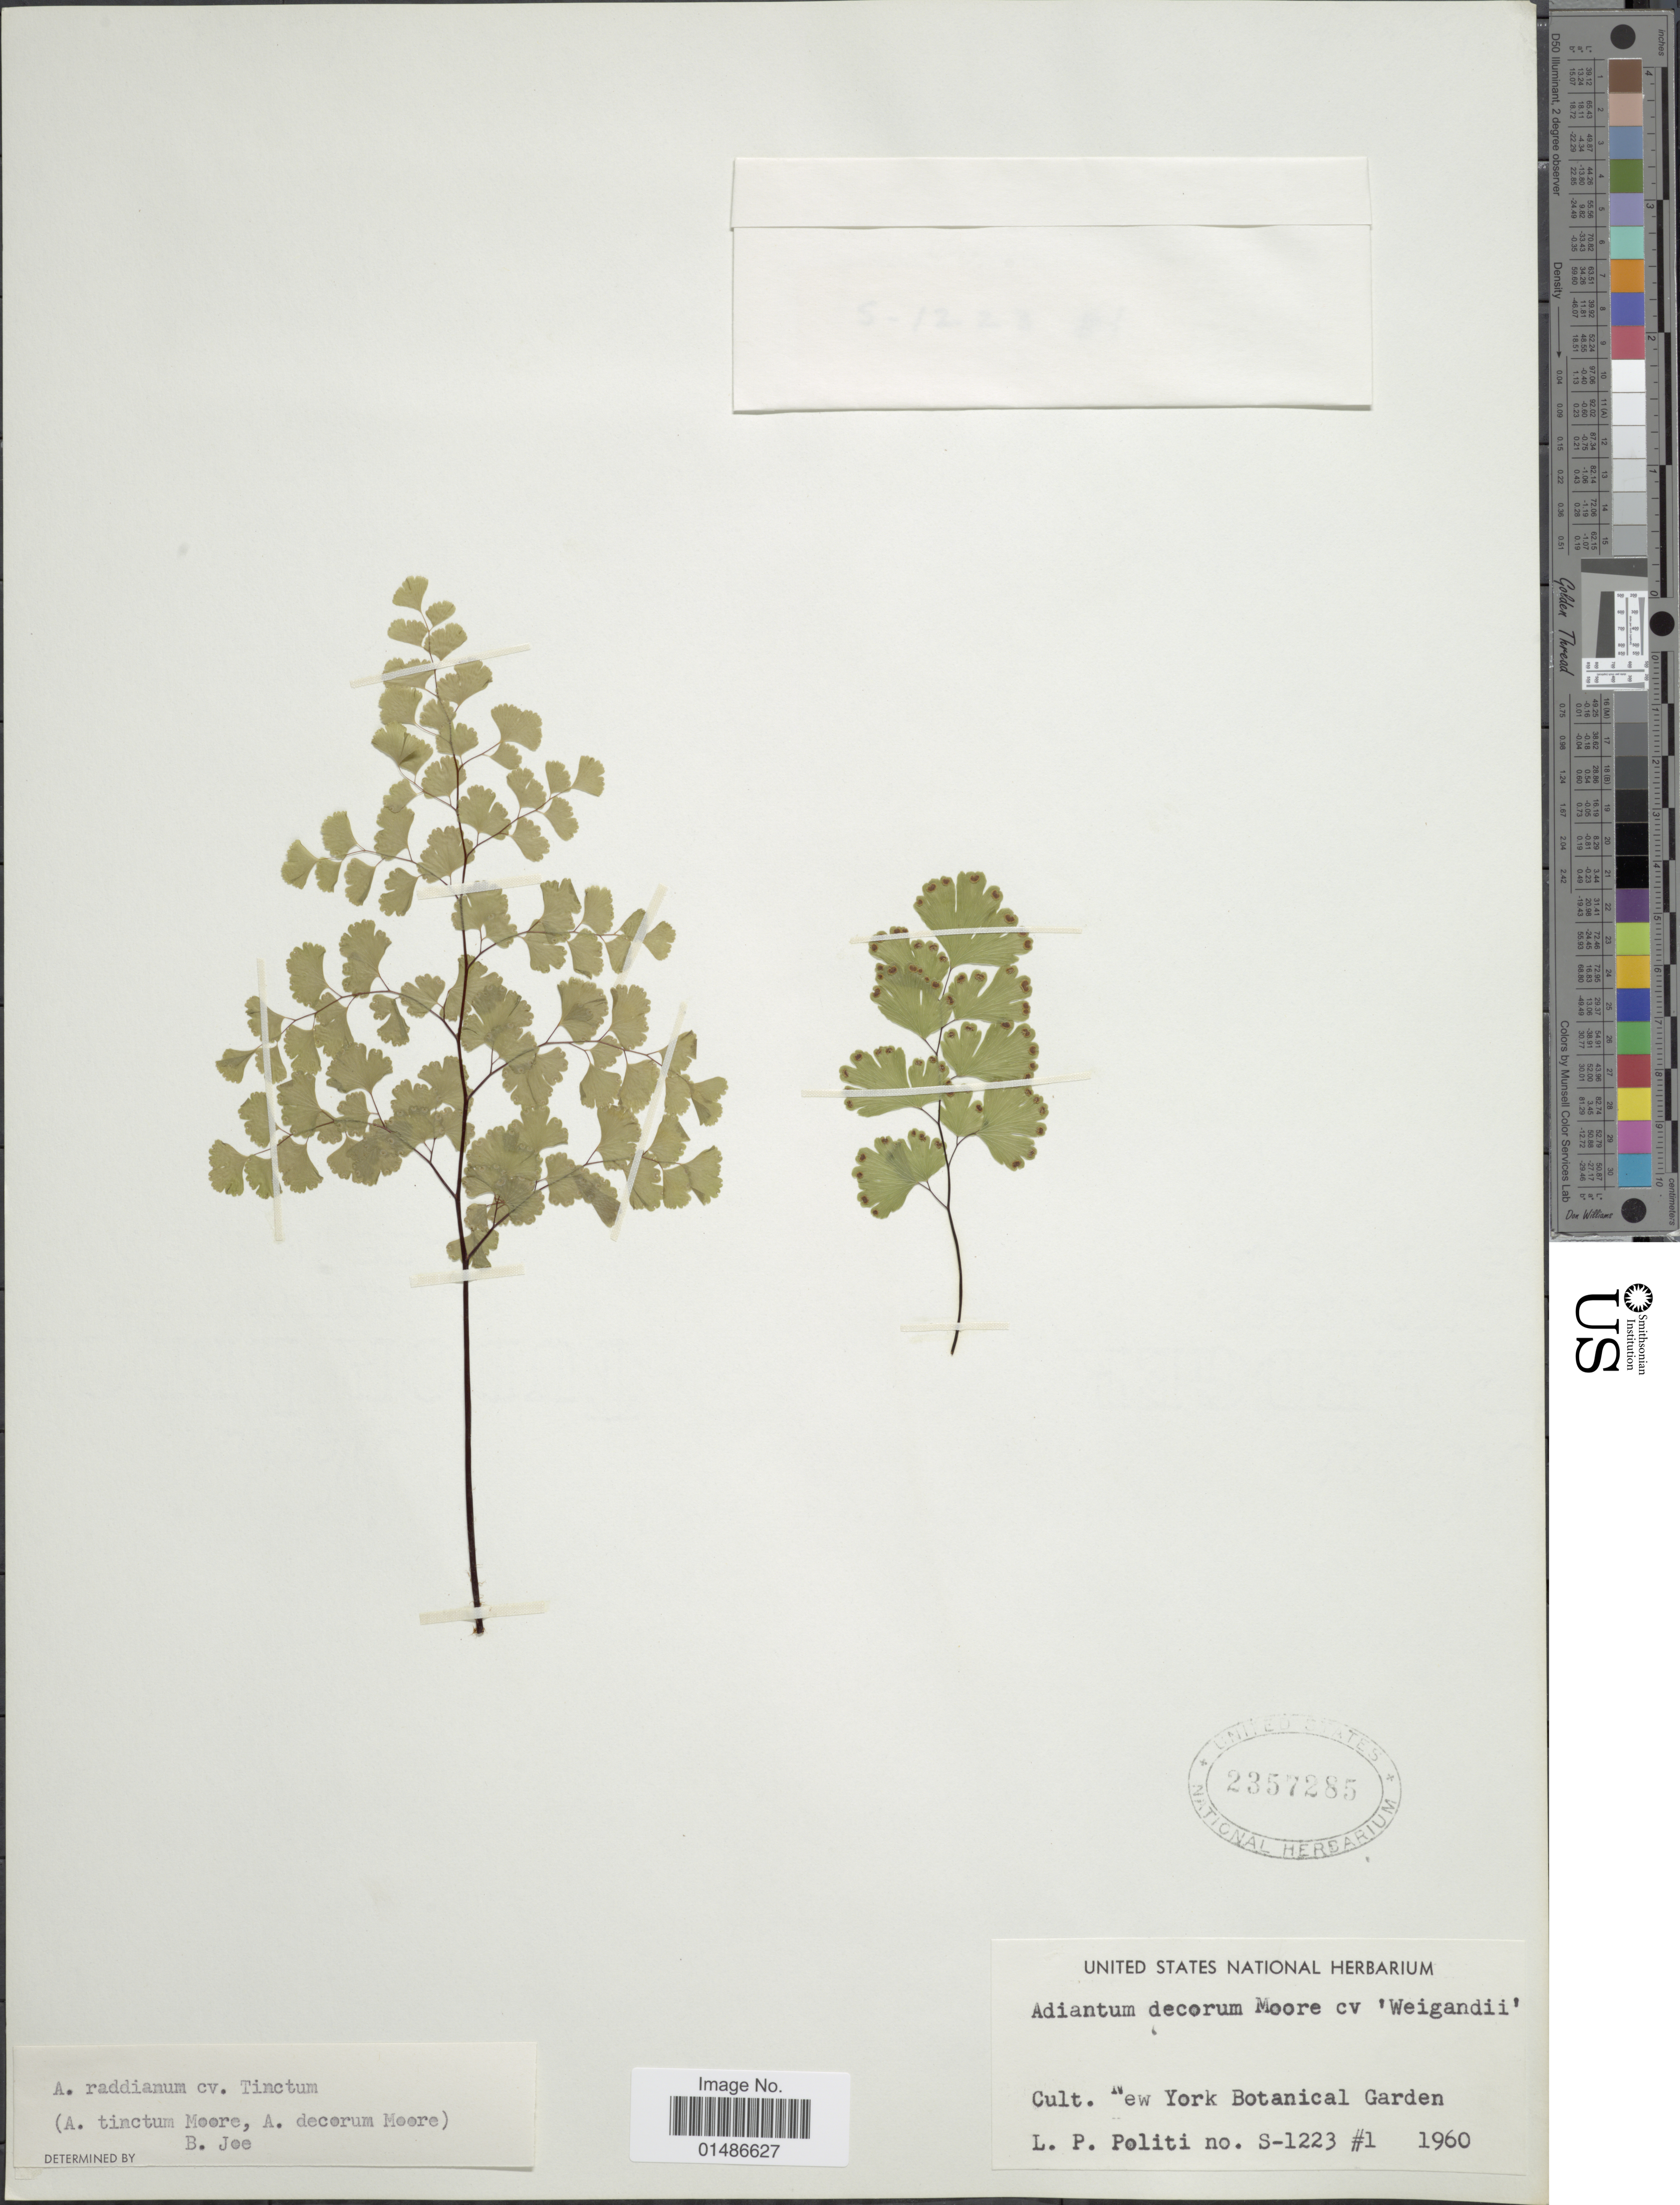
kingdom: Plantae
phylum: Tracheophyta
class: Polypodiopsida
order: Polypodiales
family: Pteridaceae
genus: Adiantum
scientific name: Adiantum raddianum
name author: C. Presl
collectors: L. Politi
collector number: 1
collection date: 1960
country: United States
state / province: New York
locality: Cult. New York Botanical Garden, S-1223.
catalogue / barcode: US 2357285